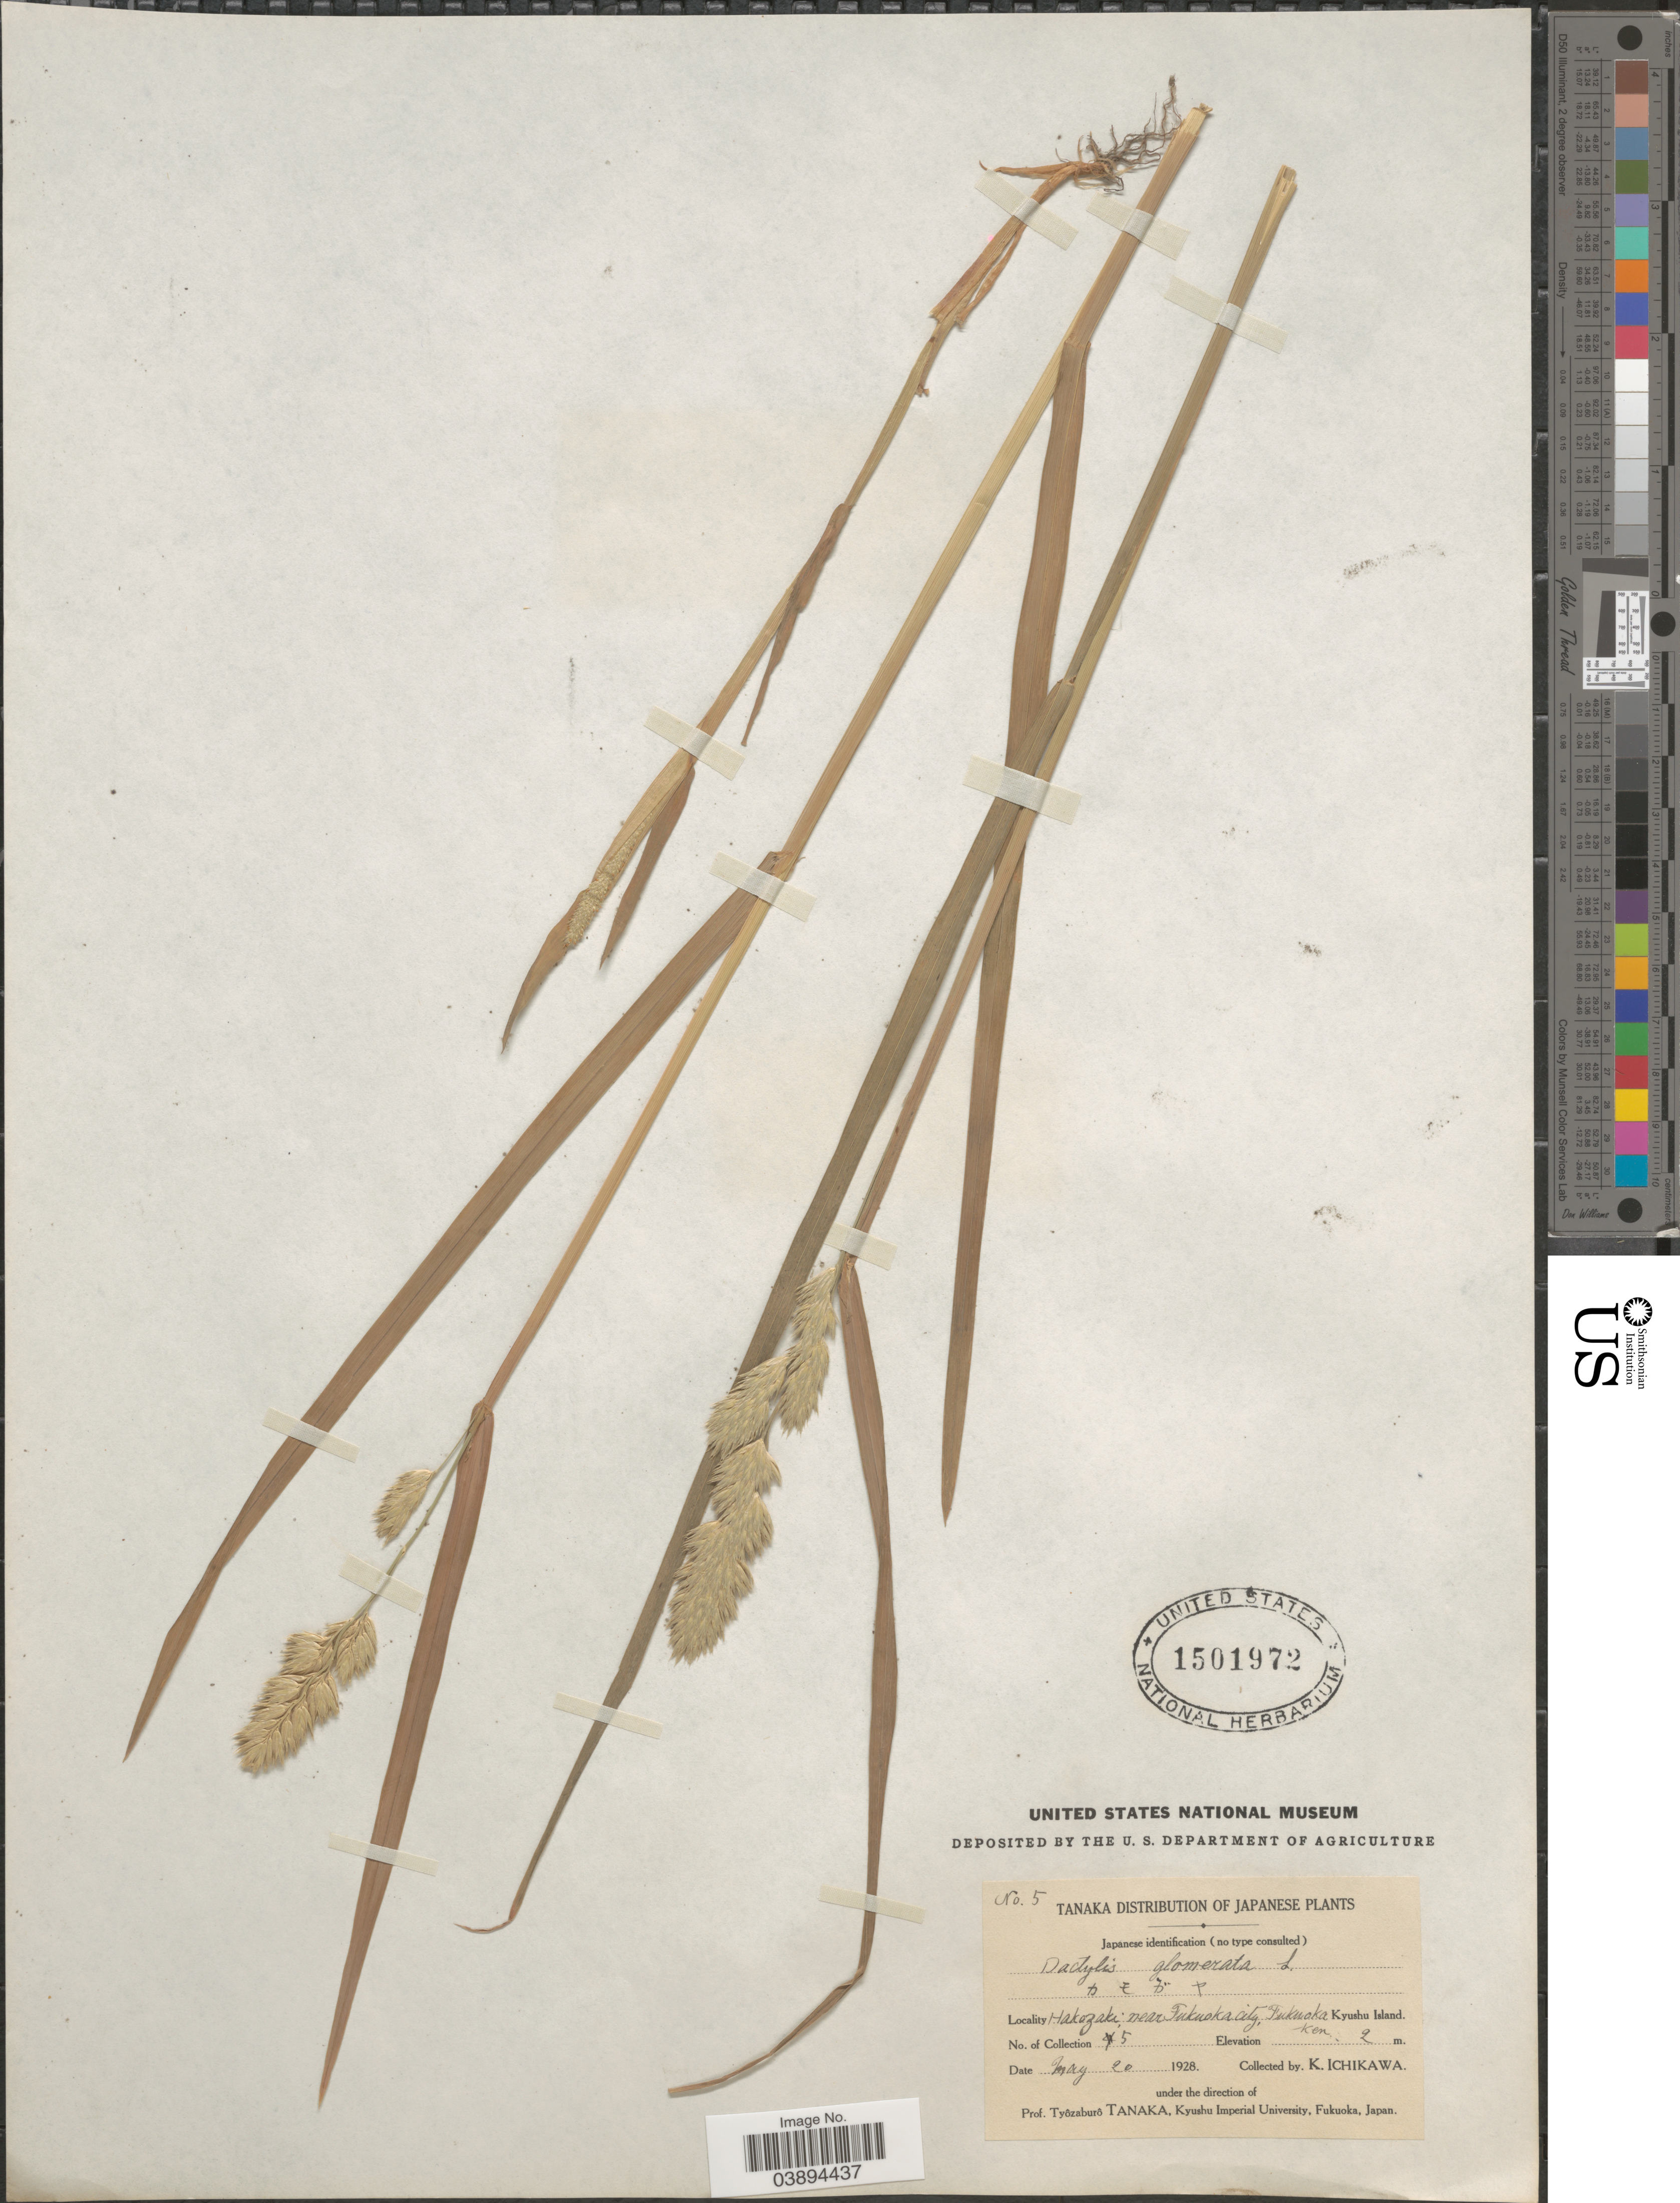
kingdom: Plantae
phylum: Tracheophyta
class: Liliopsida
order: Poales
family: Poaceae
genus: Dactylis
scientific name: Dactylis glomerata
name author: L.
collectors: K. Ichikawa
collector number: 5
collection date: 1928-05-20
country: Japan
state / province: Hukuoka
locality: Hakozaki; near Fukuoka city, Fukuoka Kyushu Island.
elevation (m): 2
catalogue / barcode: US 1501972